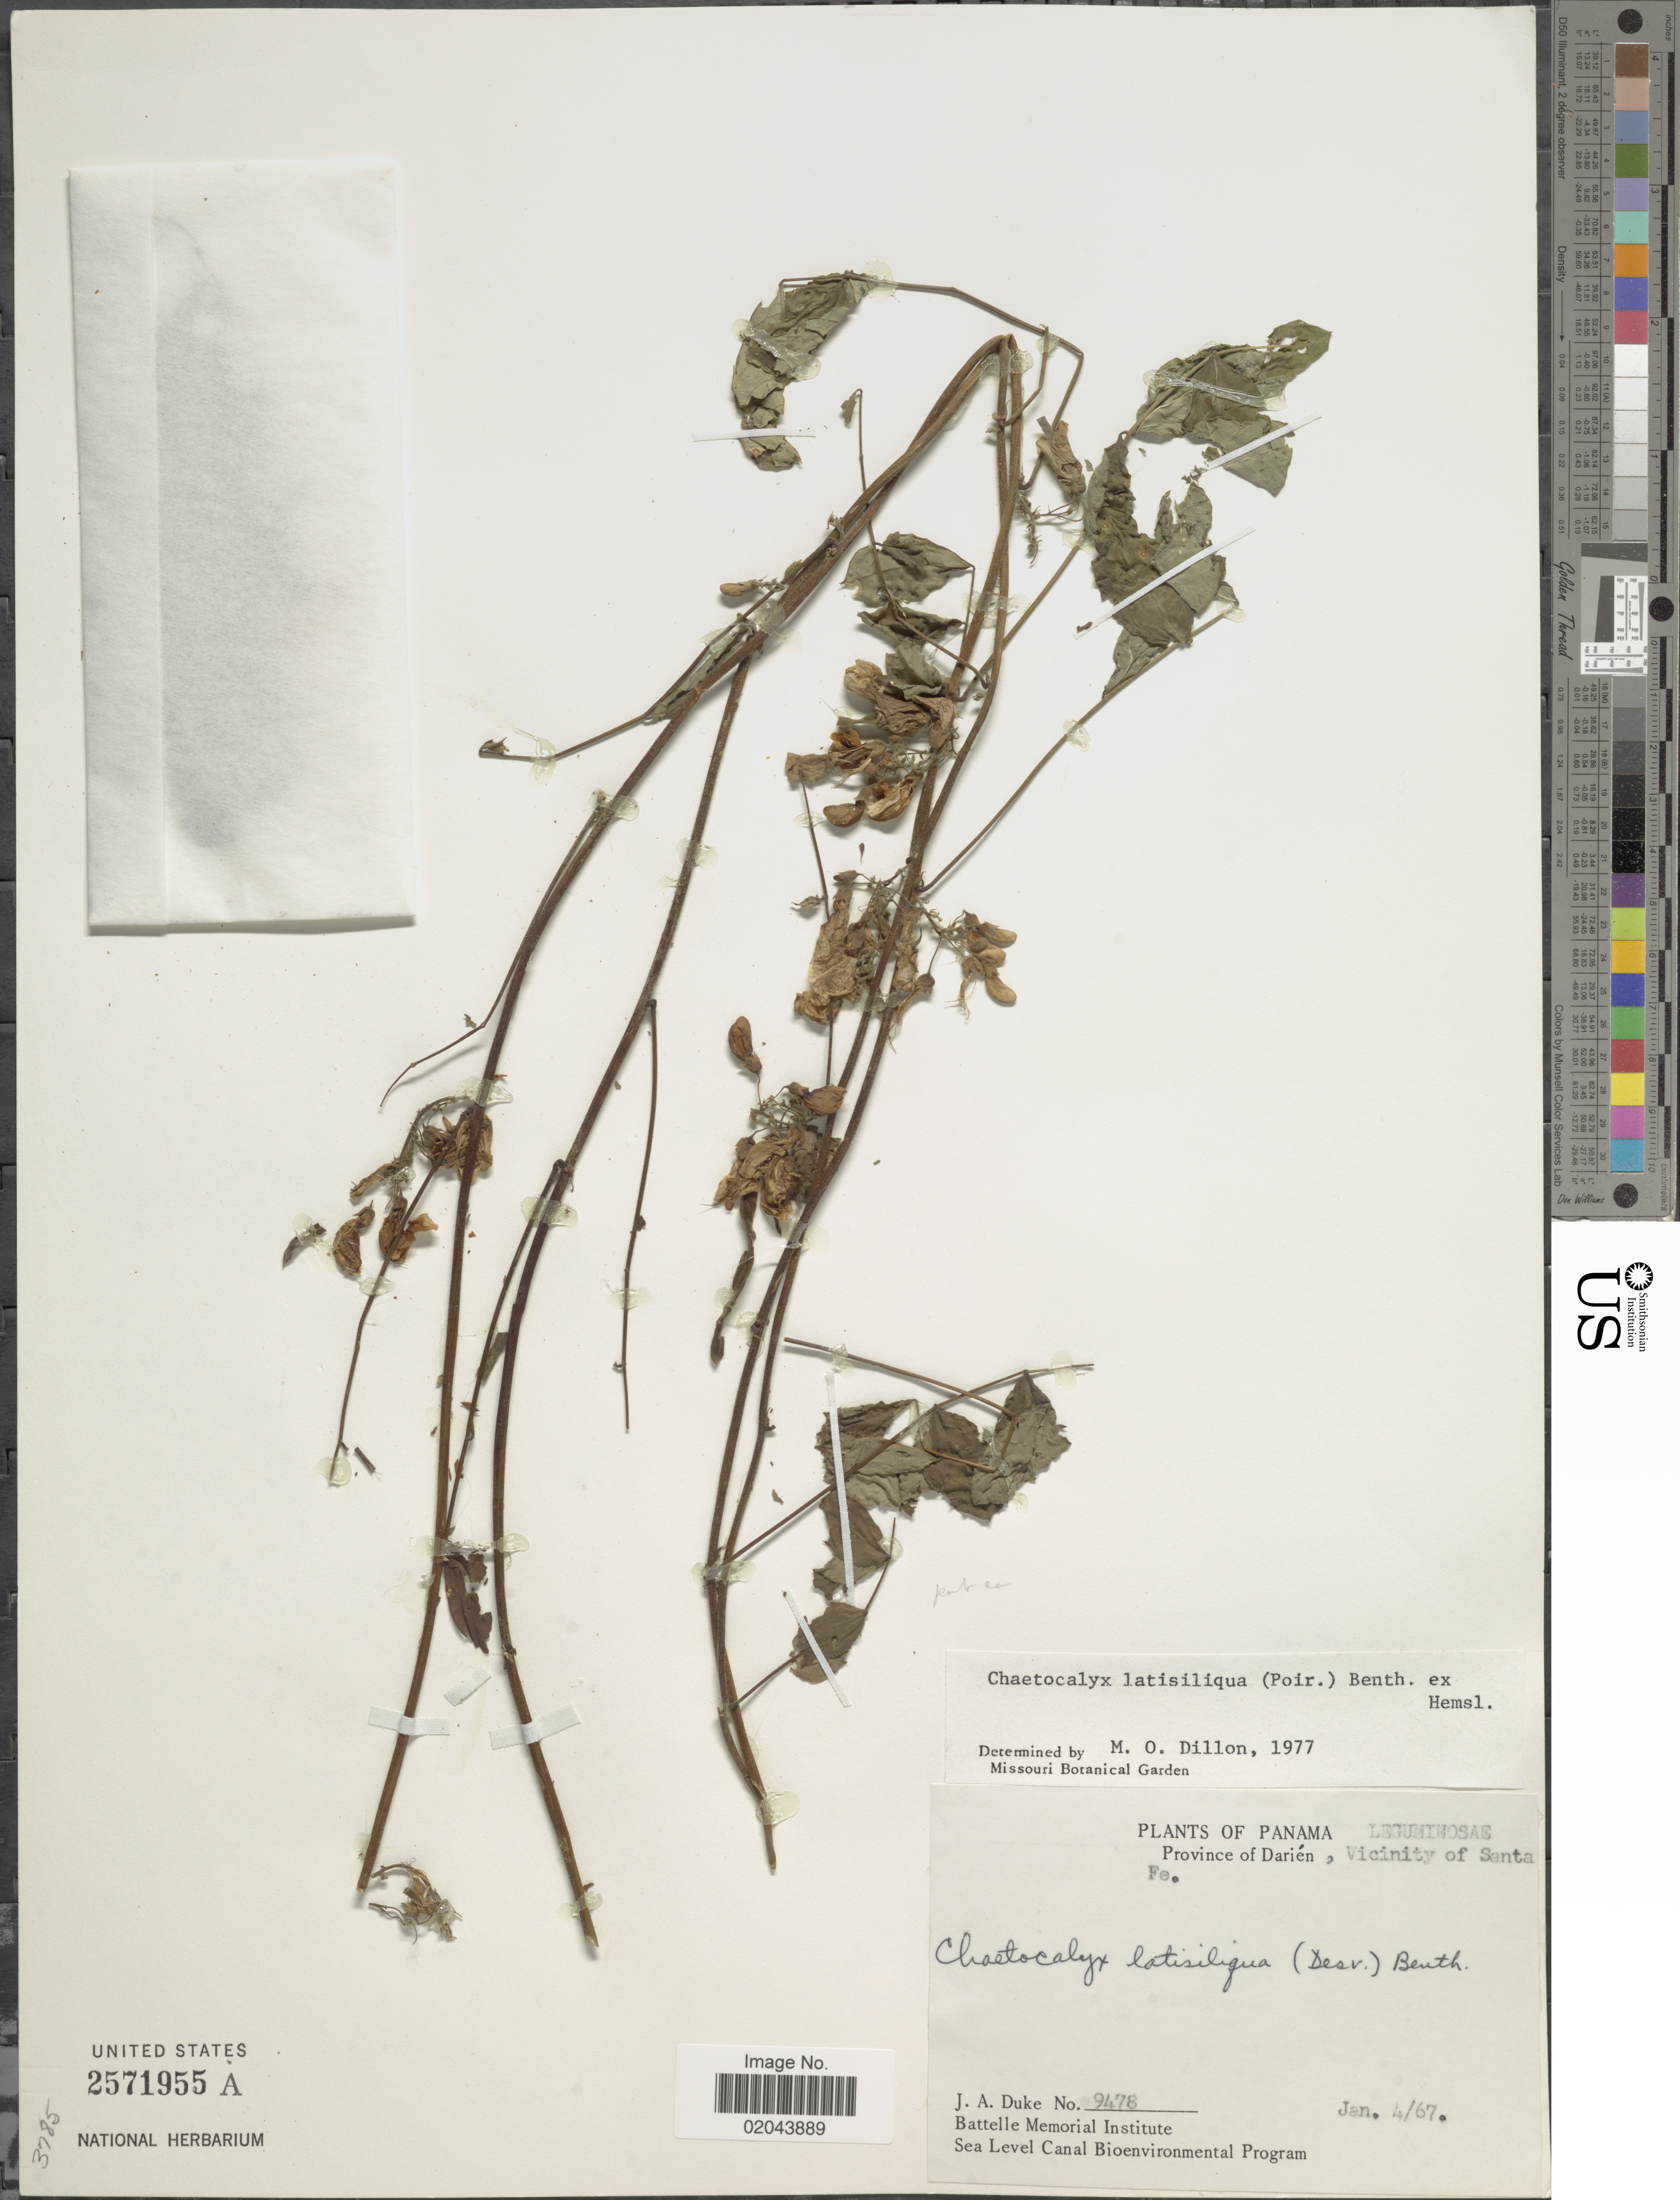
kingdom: Plantae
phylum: Tracheophyta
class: Magnoliopsida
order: Fabales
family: Fabaceae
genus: Chaetocalyx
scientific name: Chaetocalyx latisiliqua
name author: (Poir.) Benth. ex Hemsl.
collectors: J. A. Duke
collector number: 9478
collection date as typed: Transcribed d/m/y: 4/1/67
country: Panama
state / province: Darién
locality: Vicinity of Santa Fe.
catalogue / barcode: US 2571955A